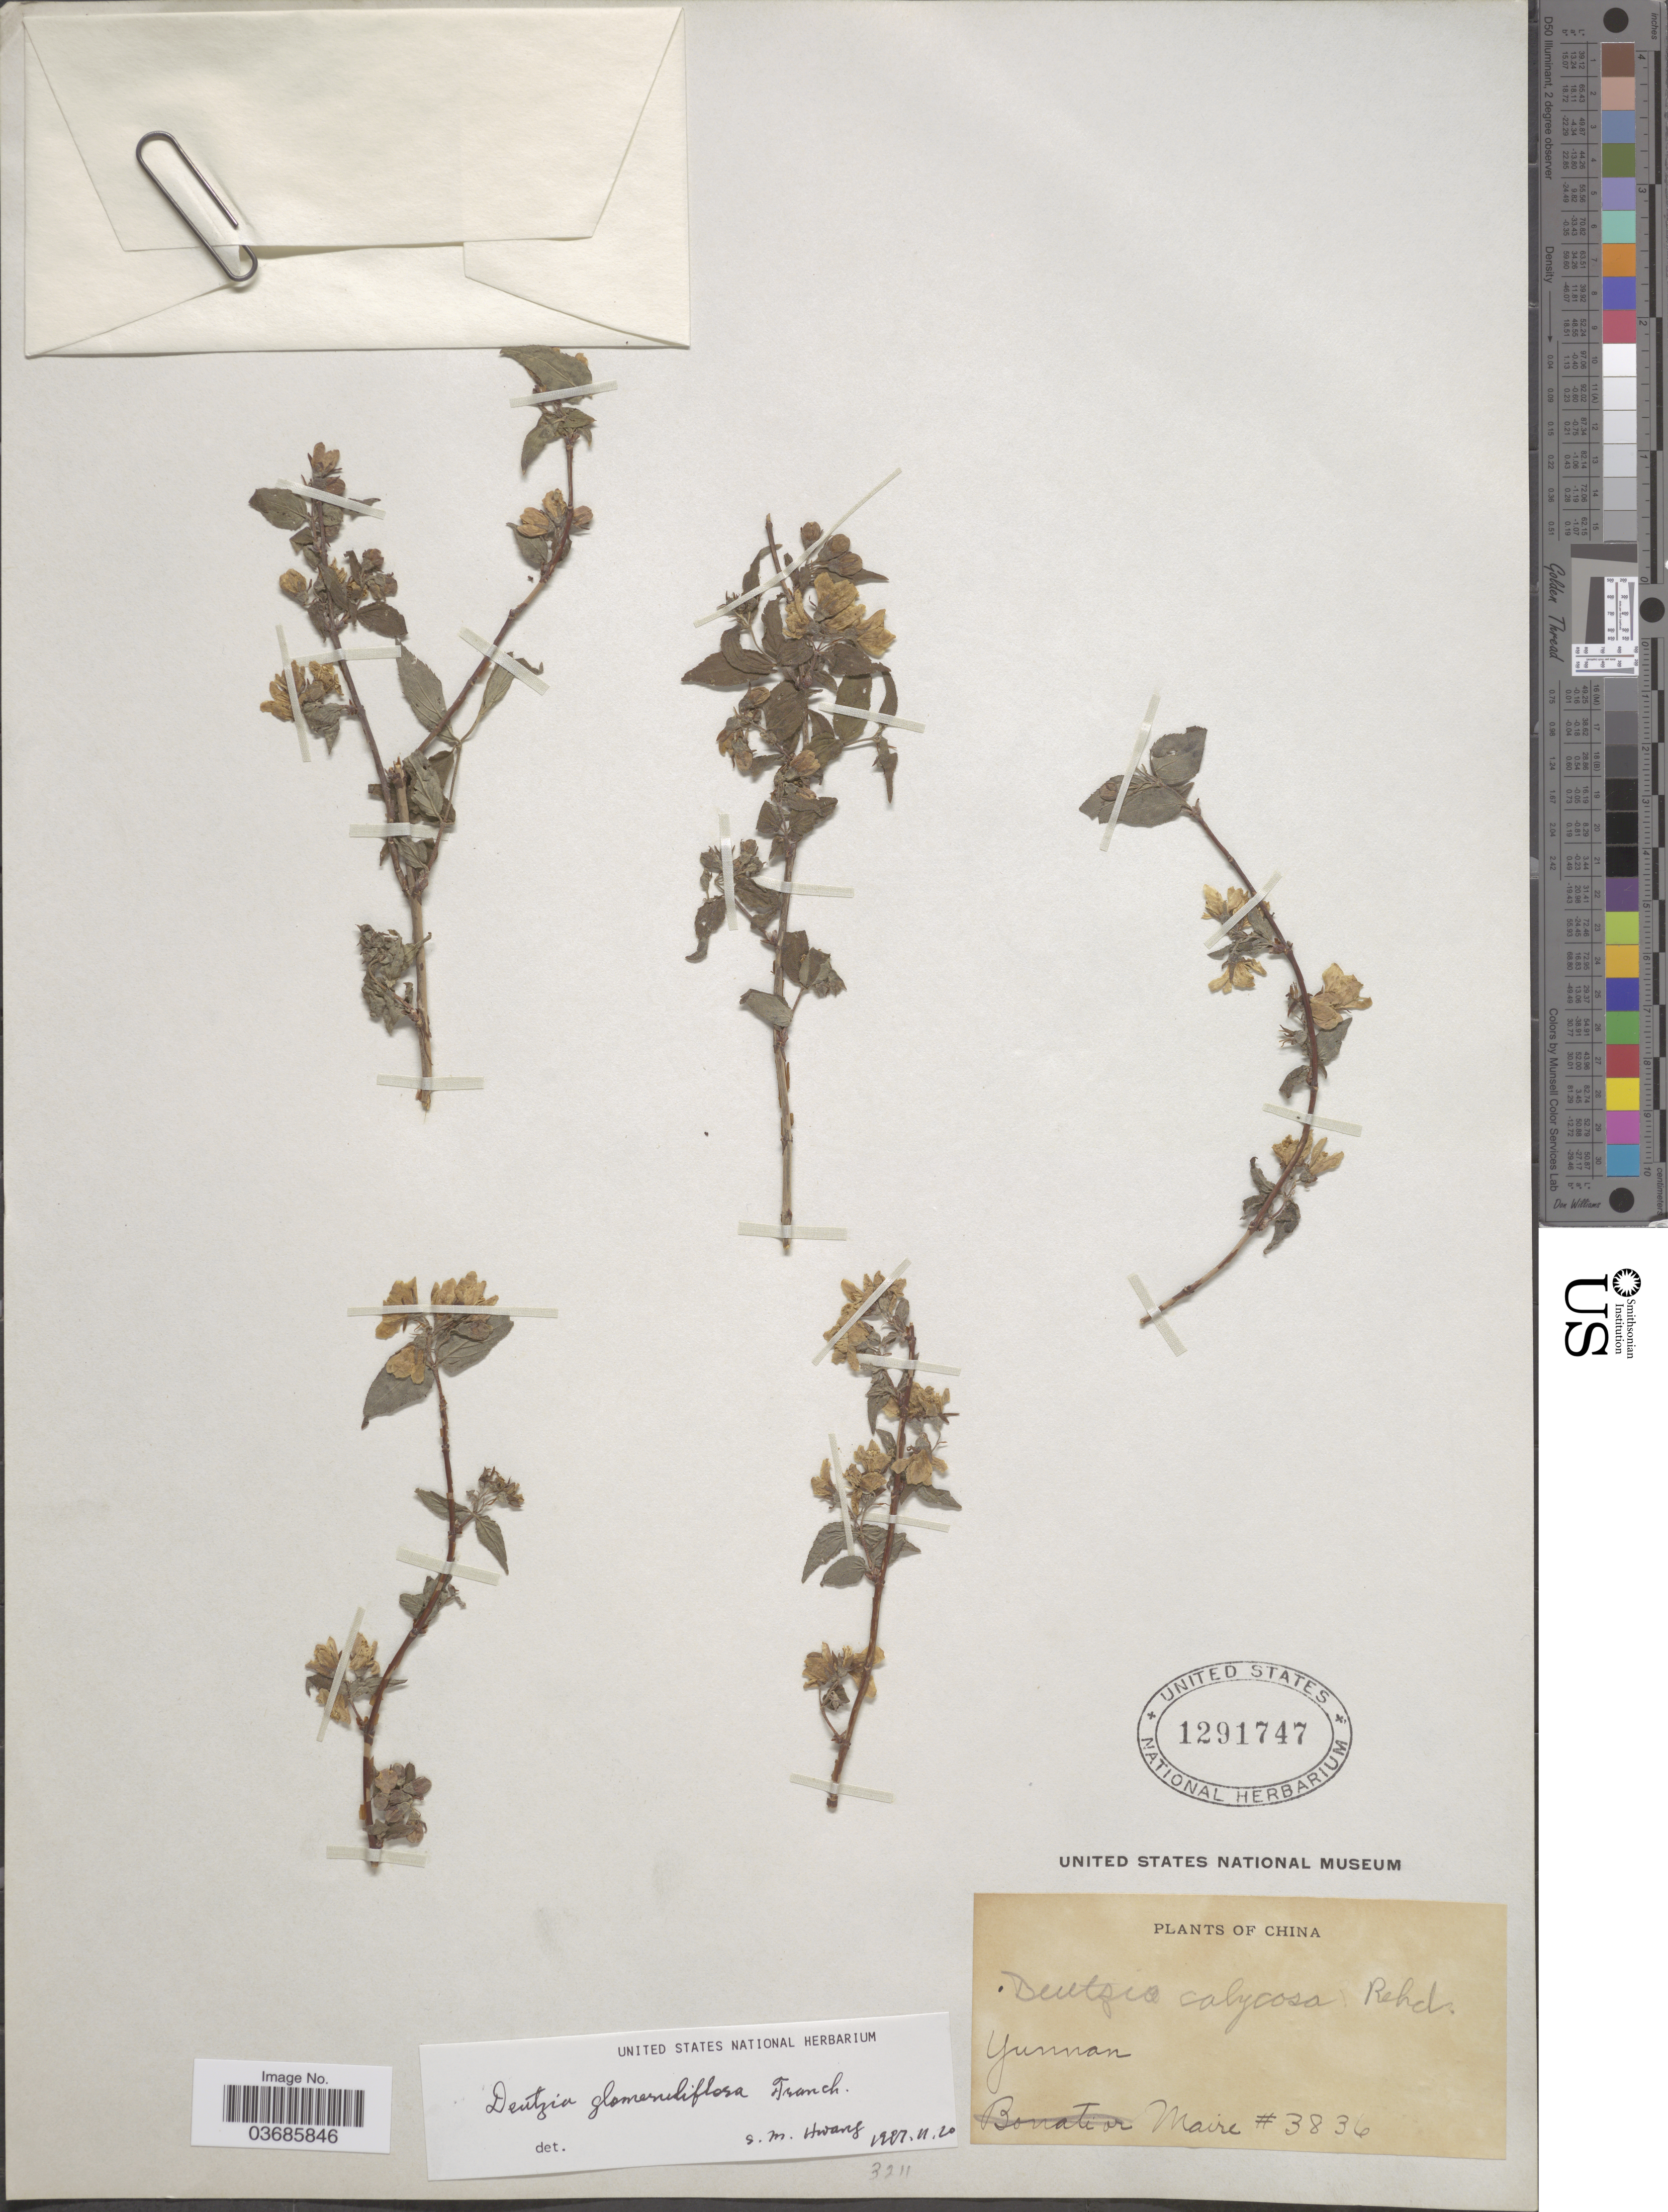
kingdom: Plantae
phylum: Tracheophyta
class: Magnoliopsida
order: Cornales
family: Hydrangeaceae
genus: Deutzia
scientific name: Deutzia calycosa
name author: Rehder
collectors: Maire, --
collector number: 3836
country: China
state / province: Yunnan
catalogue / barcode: US 1291747